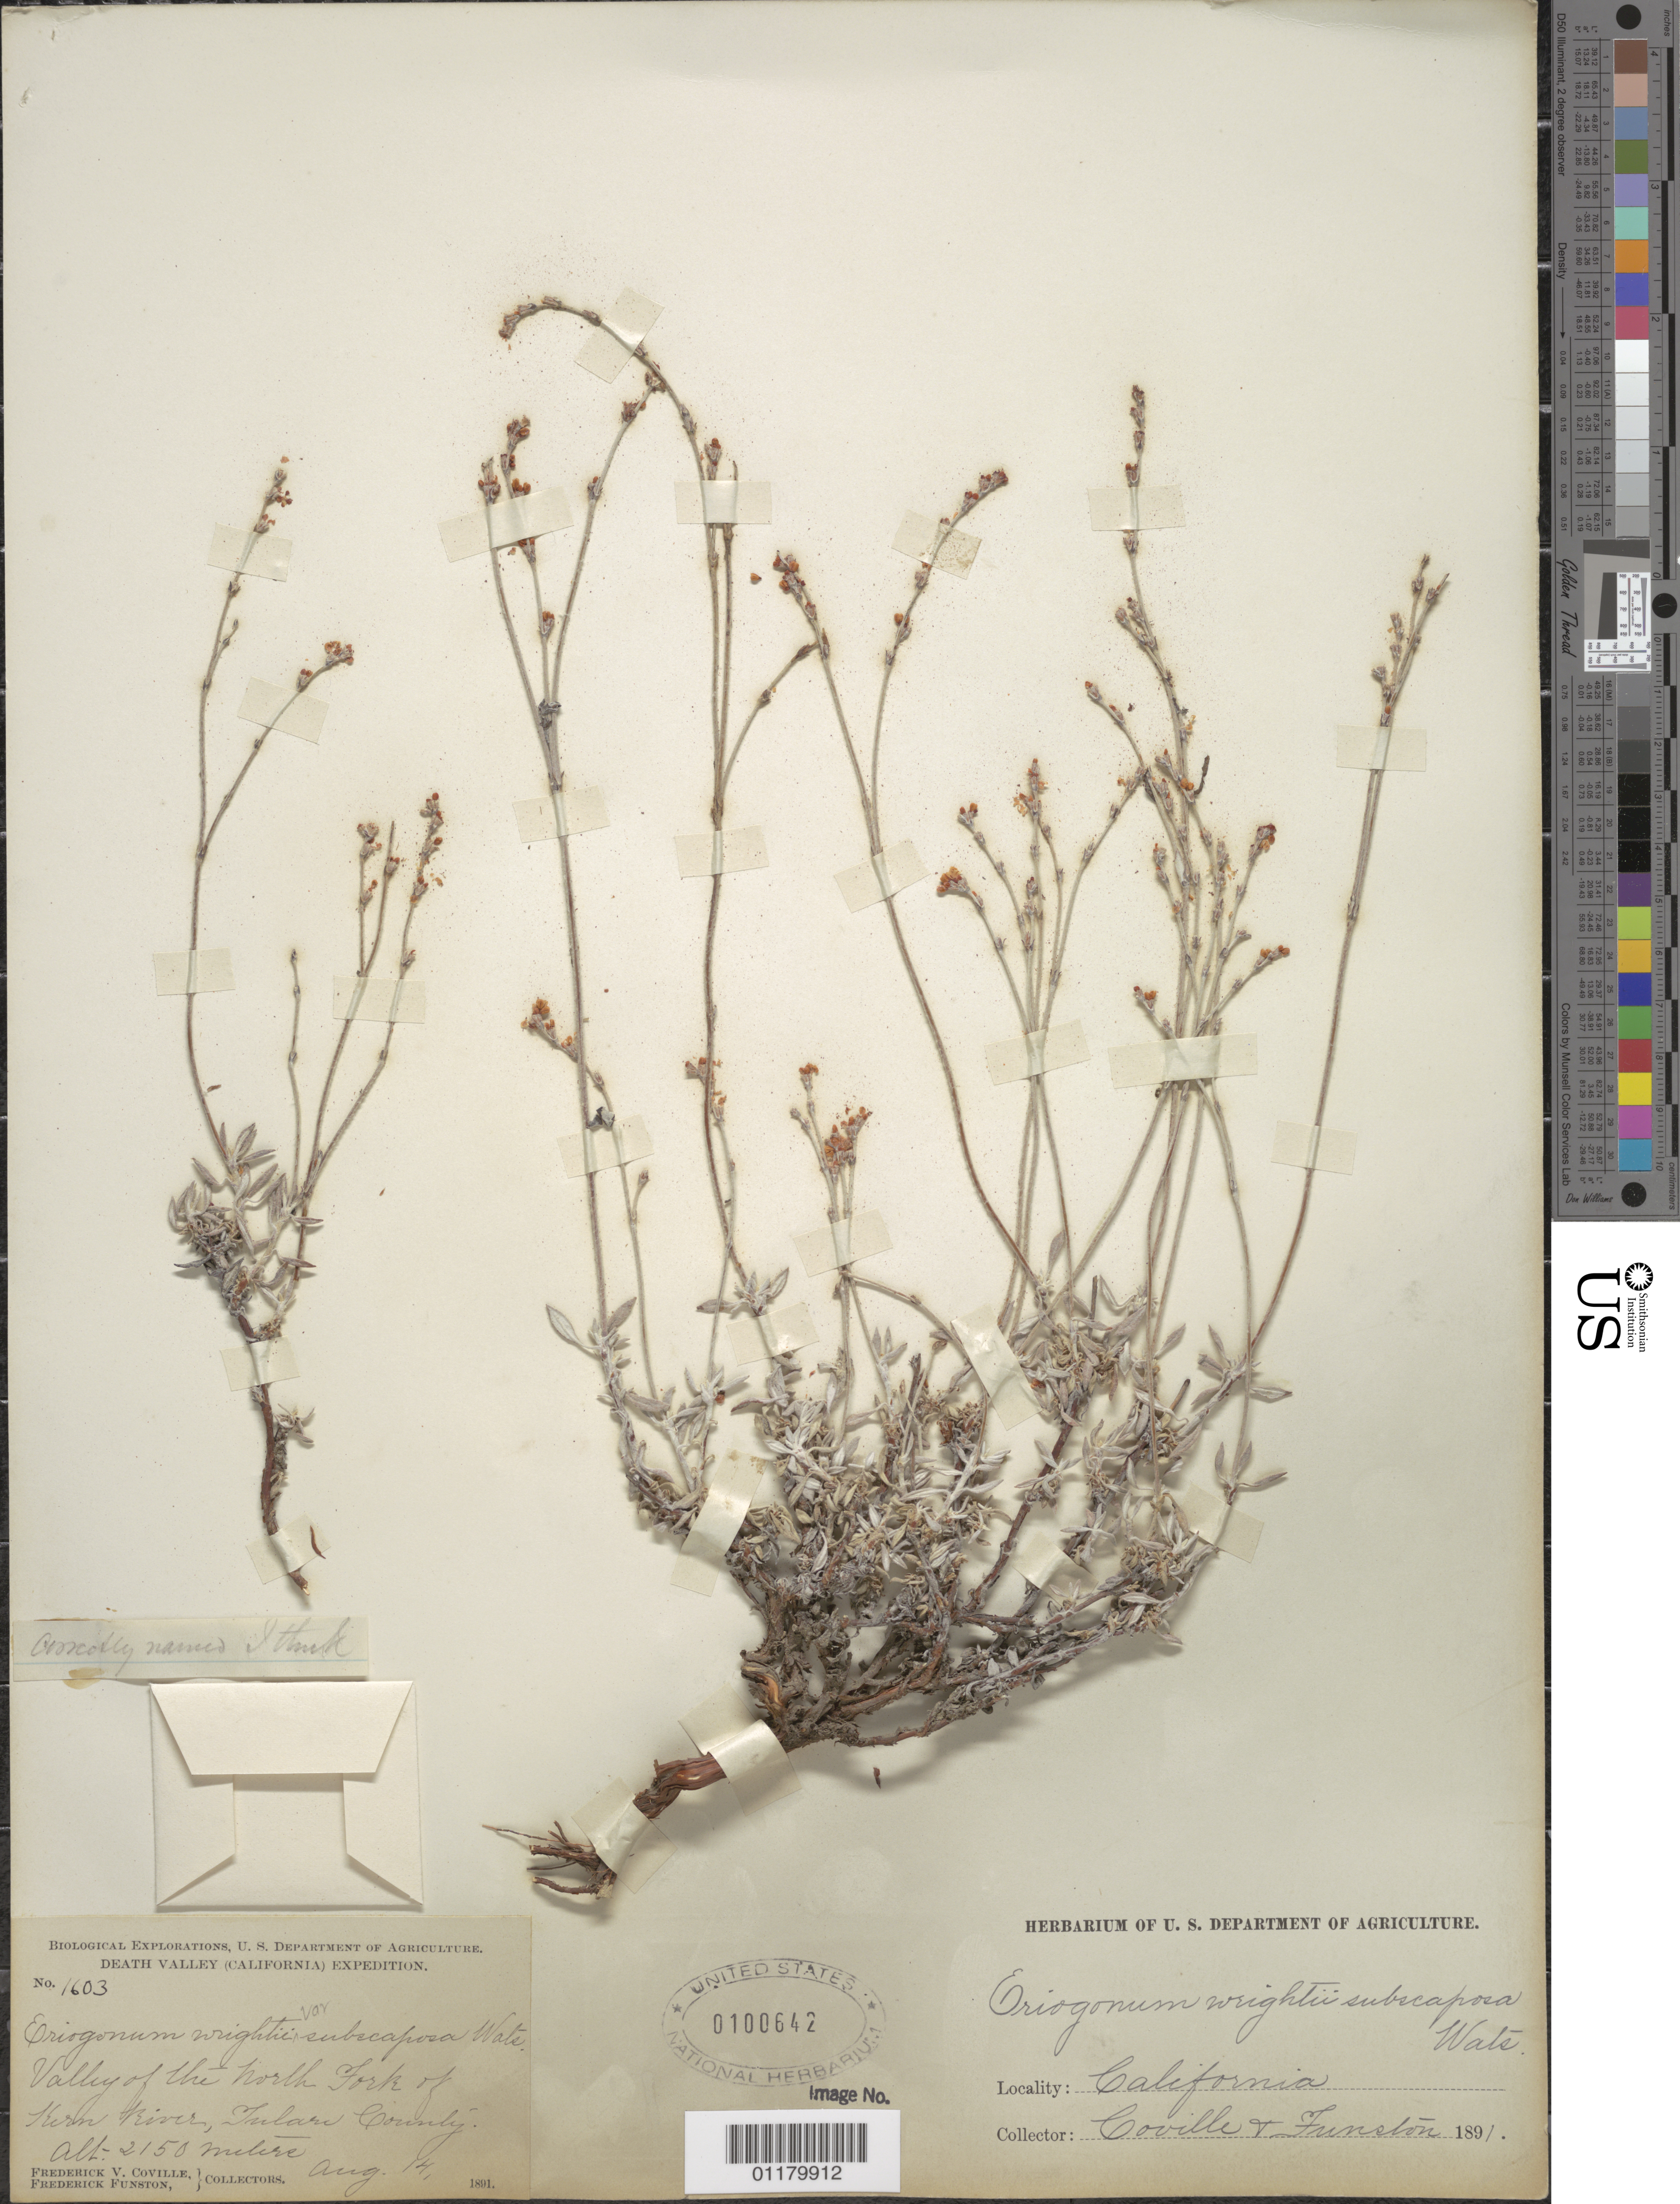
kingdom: Plantae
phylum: Tracheophyta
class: Magnoliopsida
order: Caryophyllales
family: Polygonaceae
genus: Eriogonum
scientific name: Eriogonum wrightii var. subscaposum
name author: S. Watson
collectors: F. V. Coville & F. Funston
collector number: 1603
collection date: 1891-08-14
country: United States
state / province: California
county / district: Tulare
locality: Valley of the North Fork of Kern River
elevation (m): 2150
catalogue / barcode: US 100642